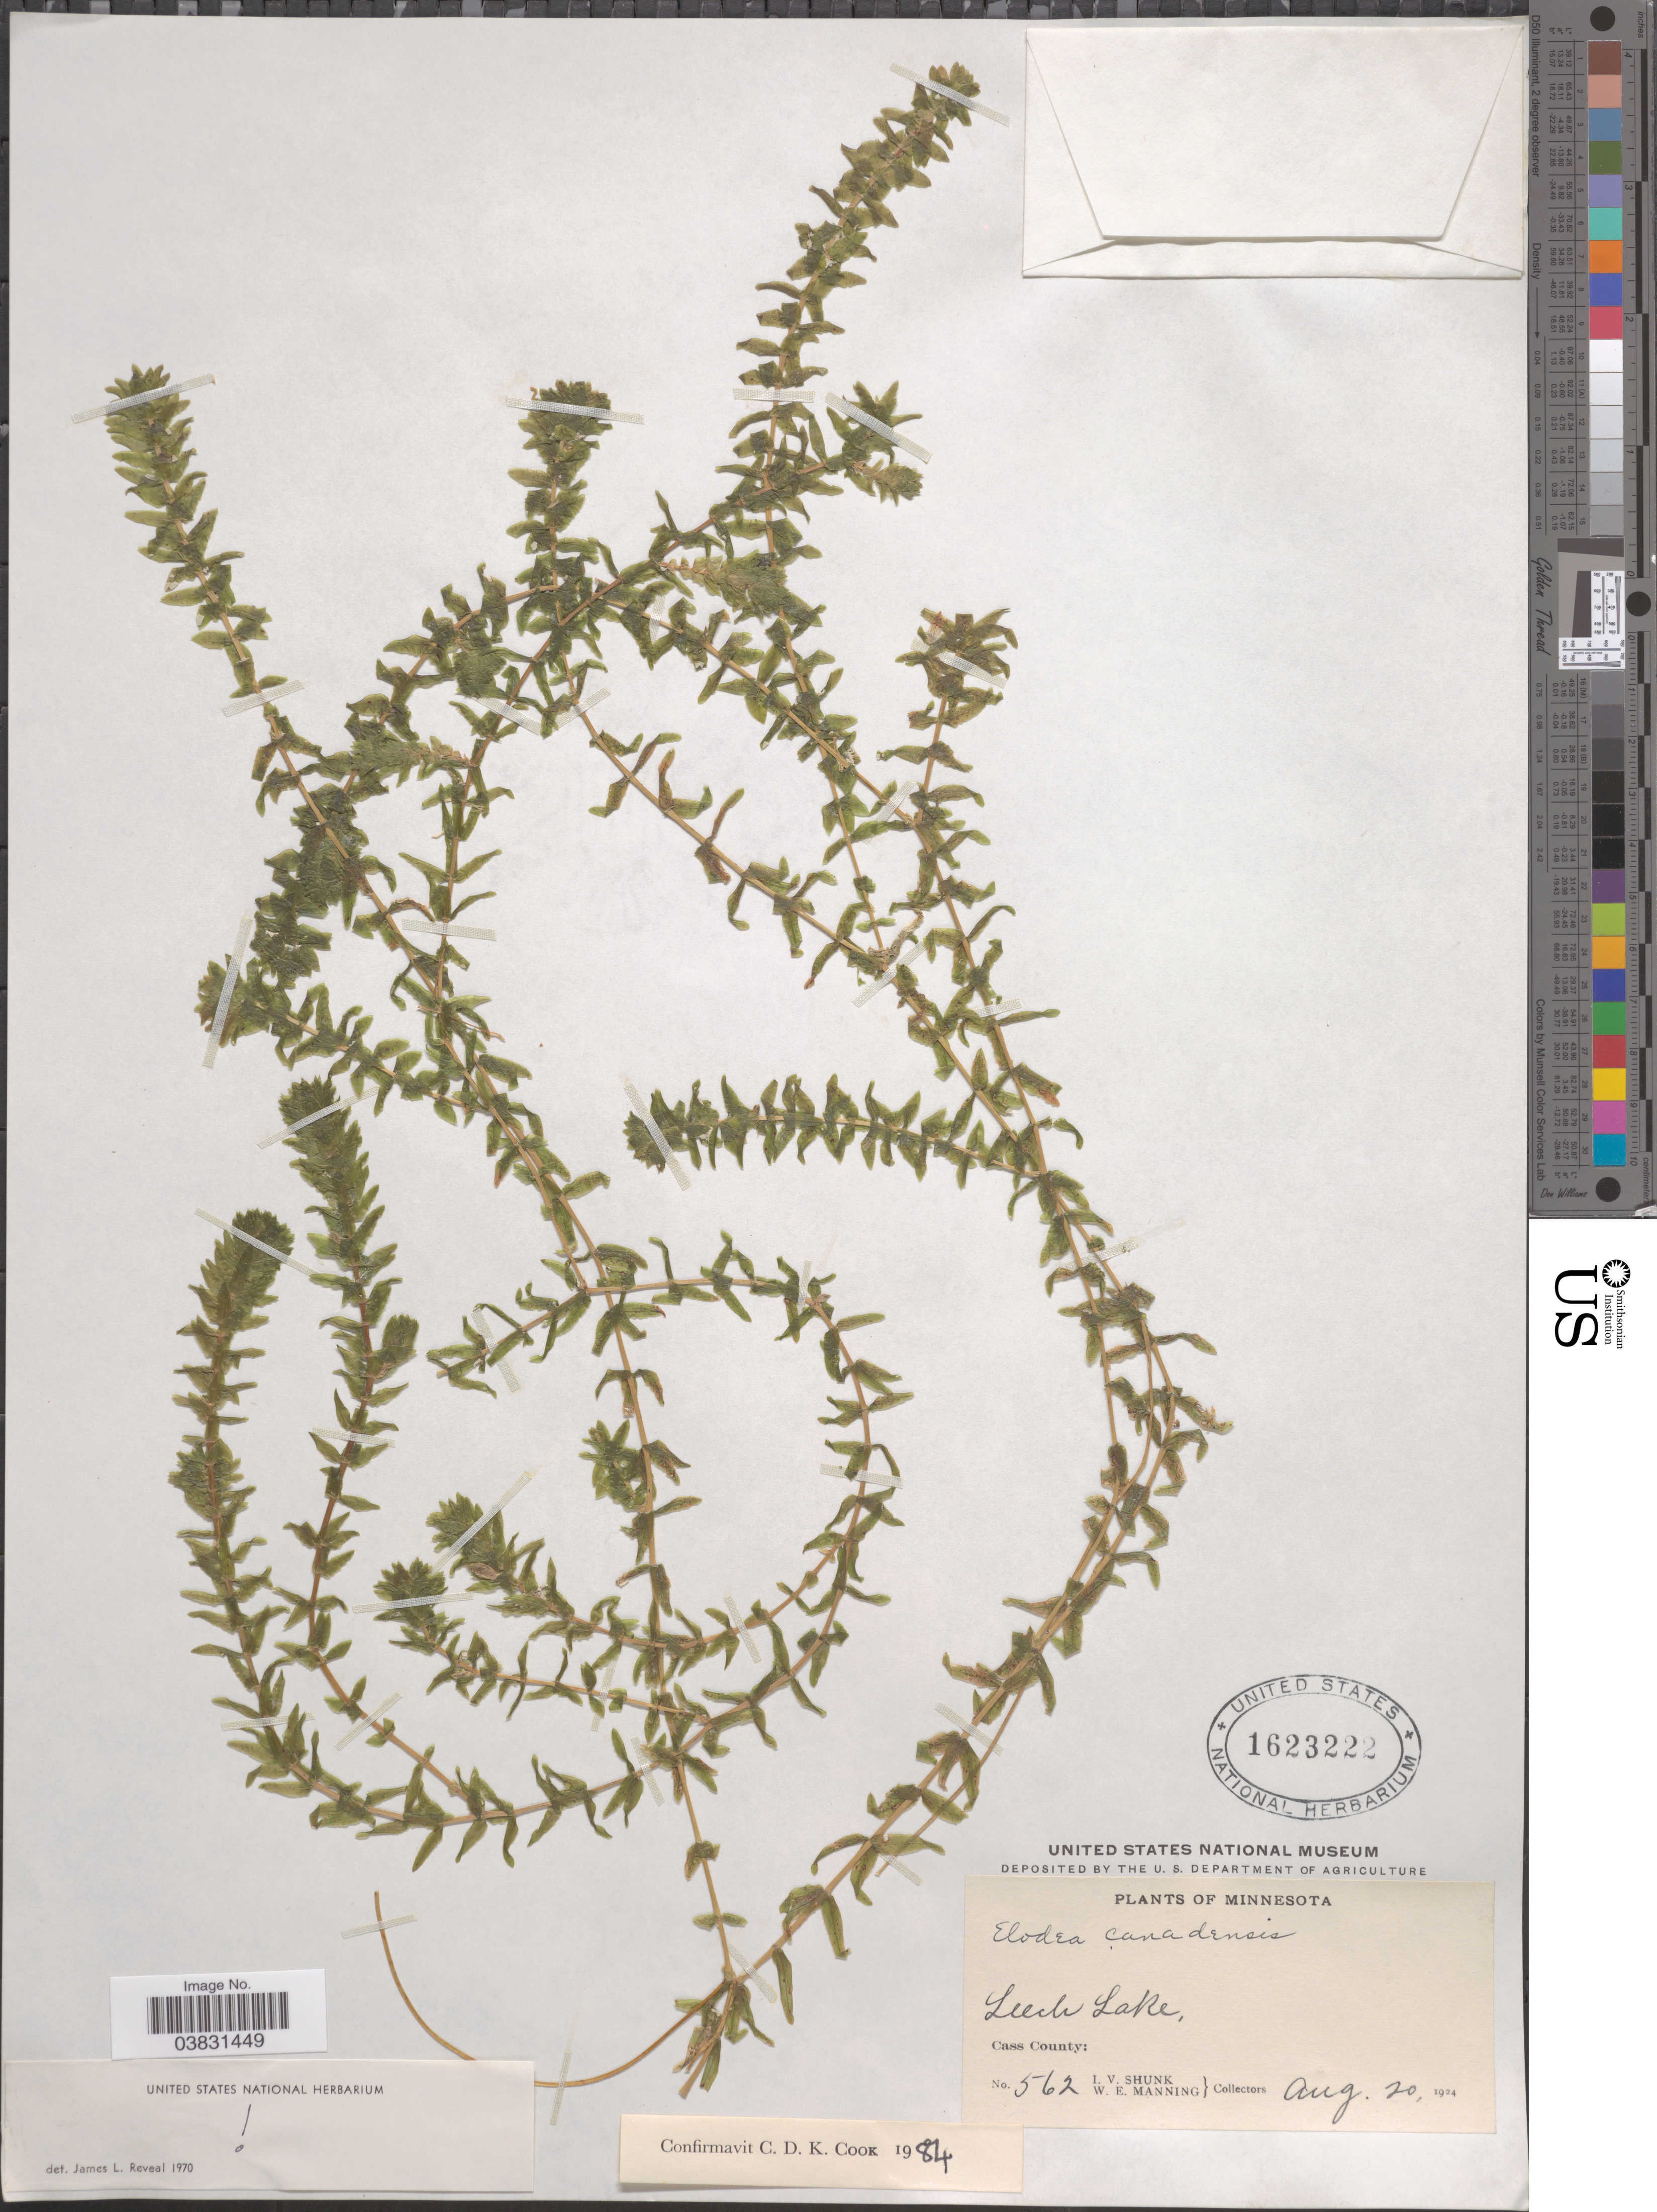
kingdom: Plantae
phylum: Tracheophyta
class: Liliopsida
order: Alismatales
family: Hydrocharitaceae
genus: Elodea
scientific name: Elodea canadensis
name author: Michx.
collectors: I. Shunk & W. Manning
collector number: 562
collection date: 1924-08-20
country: United States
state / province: Minnesota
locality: Leech Lake, Cass County.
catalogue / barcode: US 1623222